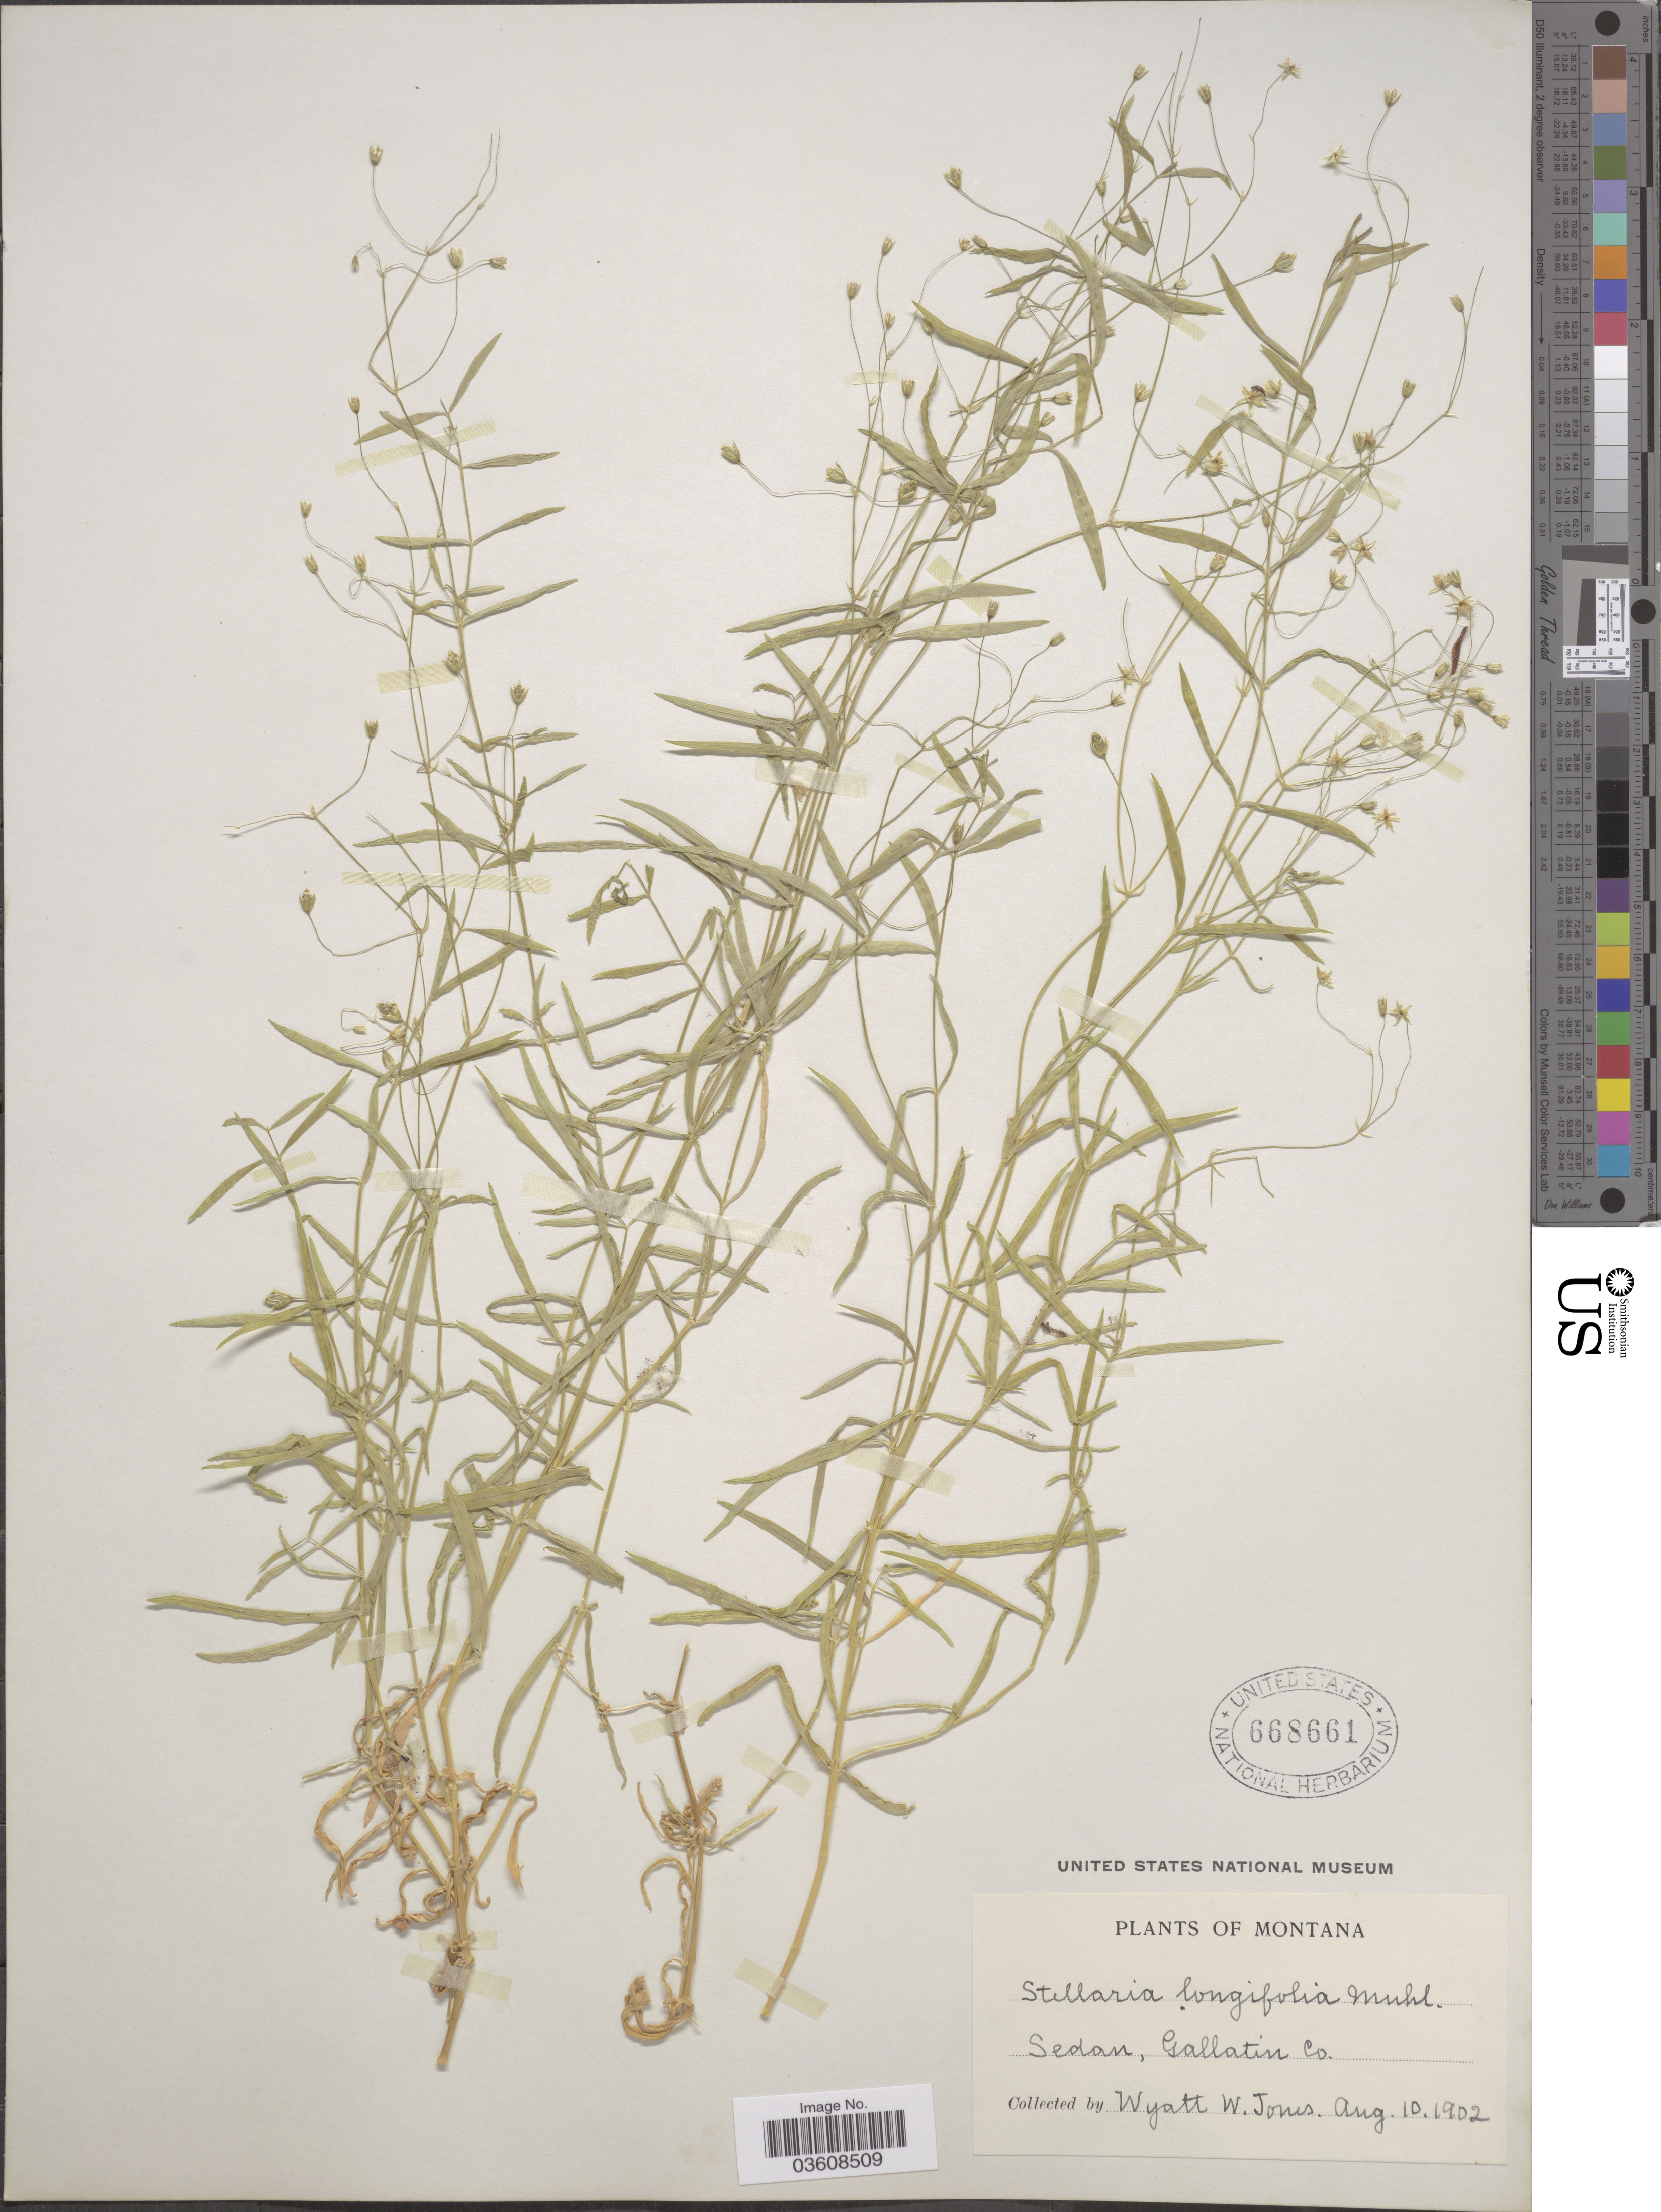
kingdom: Plantae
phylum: Tracheophyta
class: Magnoliopsida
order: Caryophyllales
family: Caryophyllaceae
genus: Stellaria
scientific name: Stellaria longifolia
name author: Muhl. ex Willd.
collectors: W. W. Jones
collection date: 1902-08-10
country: United States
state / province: Montana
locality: Sedan, Gallatin Co.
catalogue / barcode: US 668661